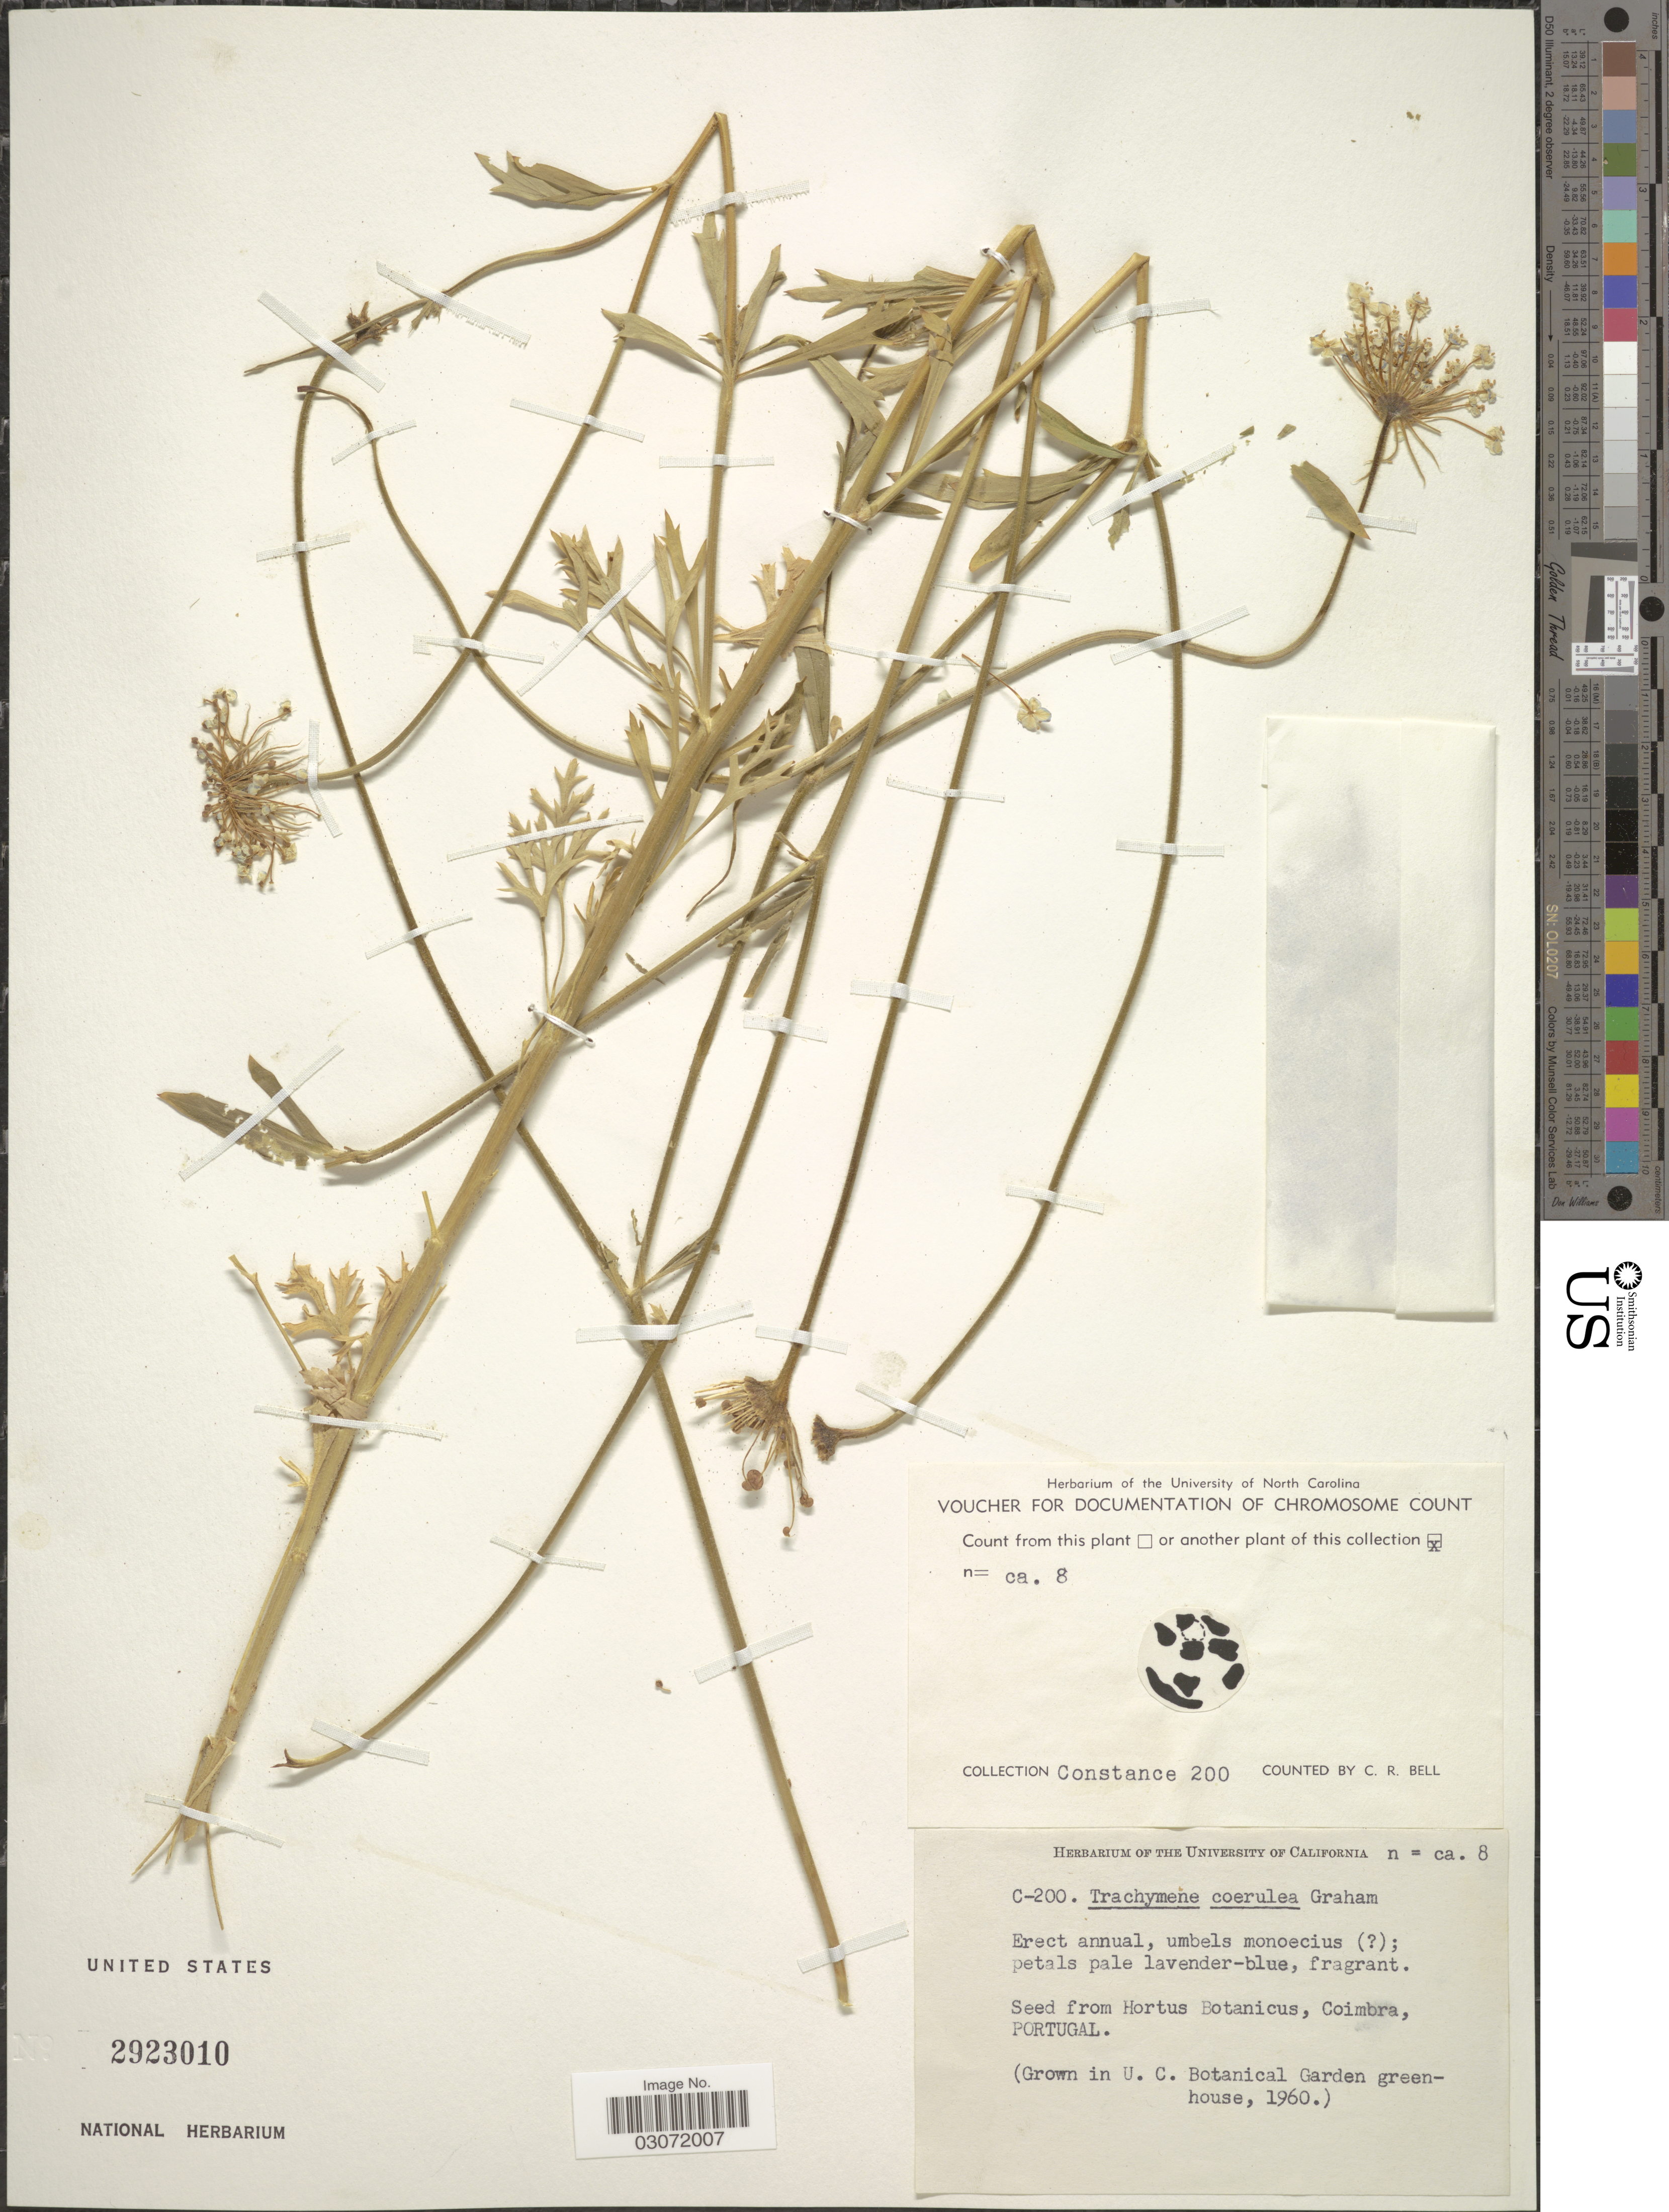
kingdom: Plantae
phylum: Tracheophyta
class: Magnoliopsida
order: Apiales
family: Araliaceae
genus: Trachymene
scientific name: Trachymene coerulea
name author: Graham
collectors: ex herb. Univ. of California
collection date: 1960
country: United States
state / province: California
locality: In U.C. Botanical Garden greenhouse.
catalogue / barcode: US 2923010